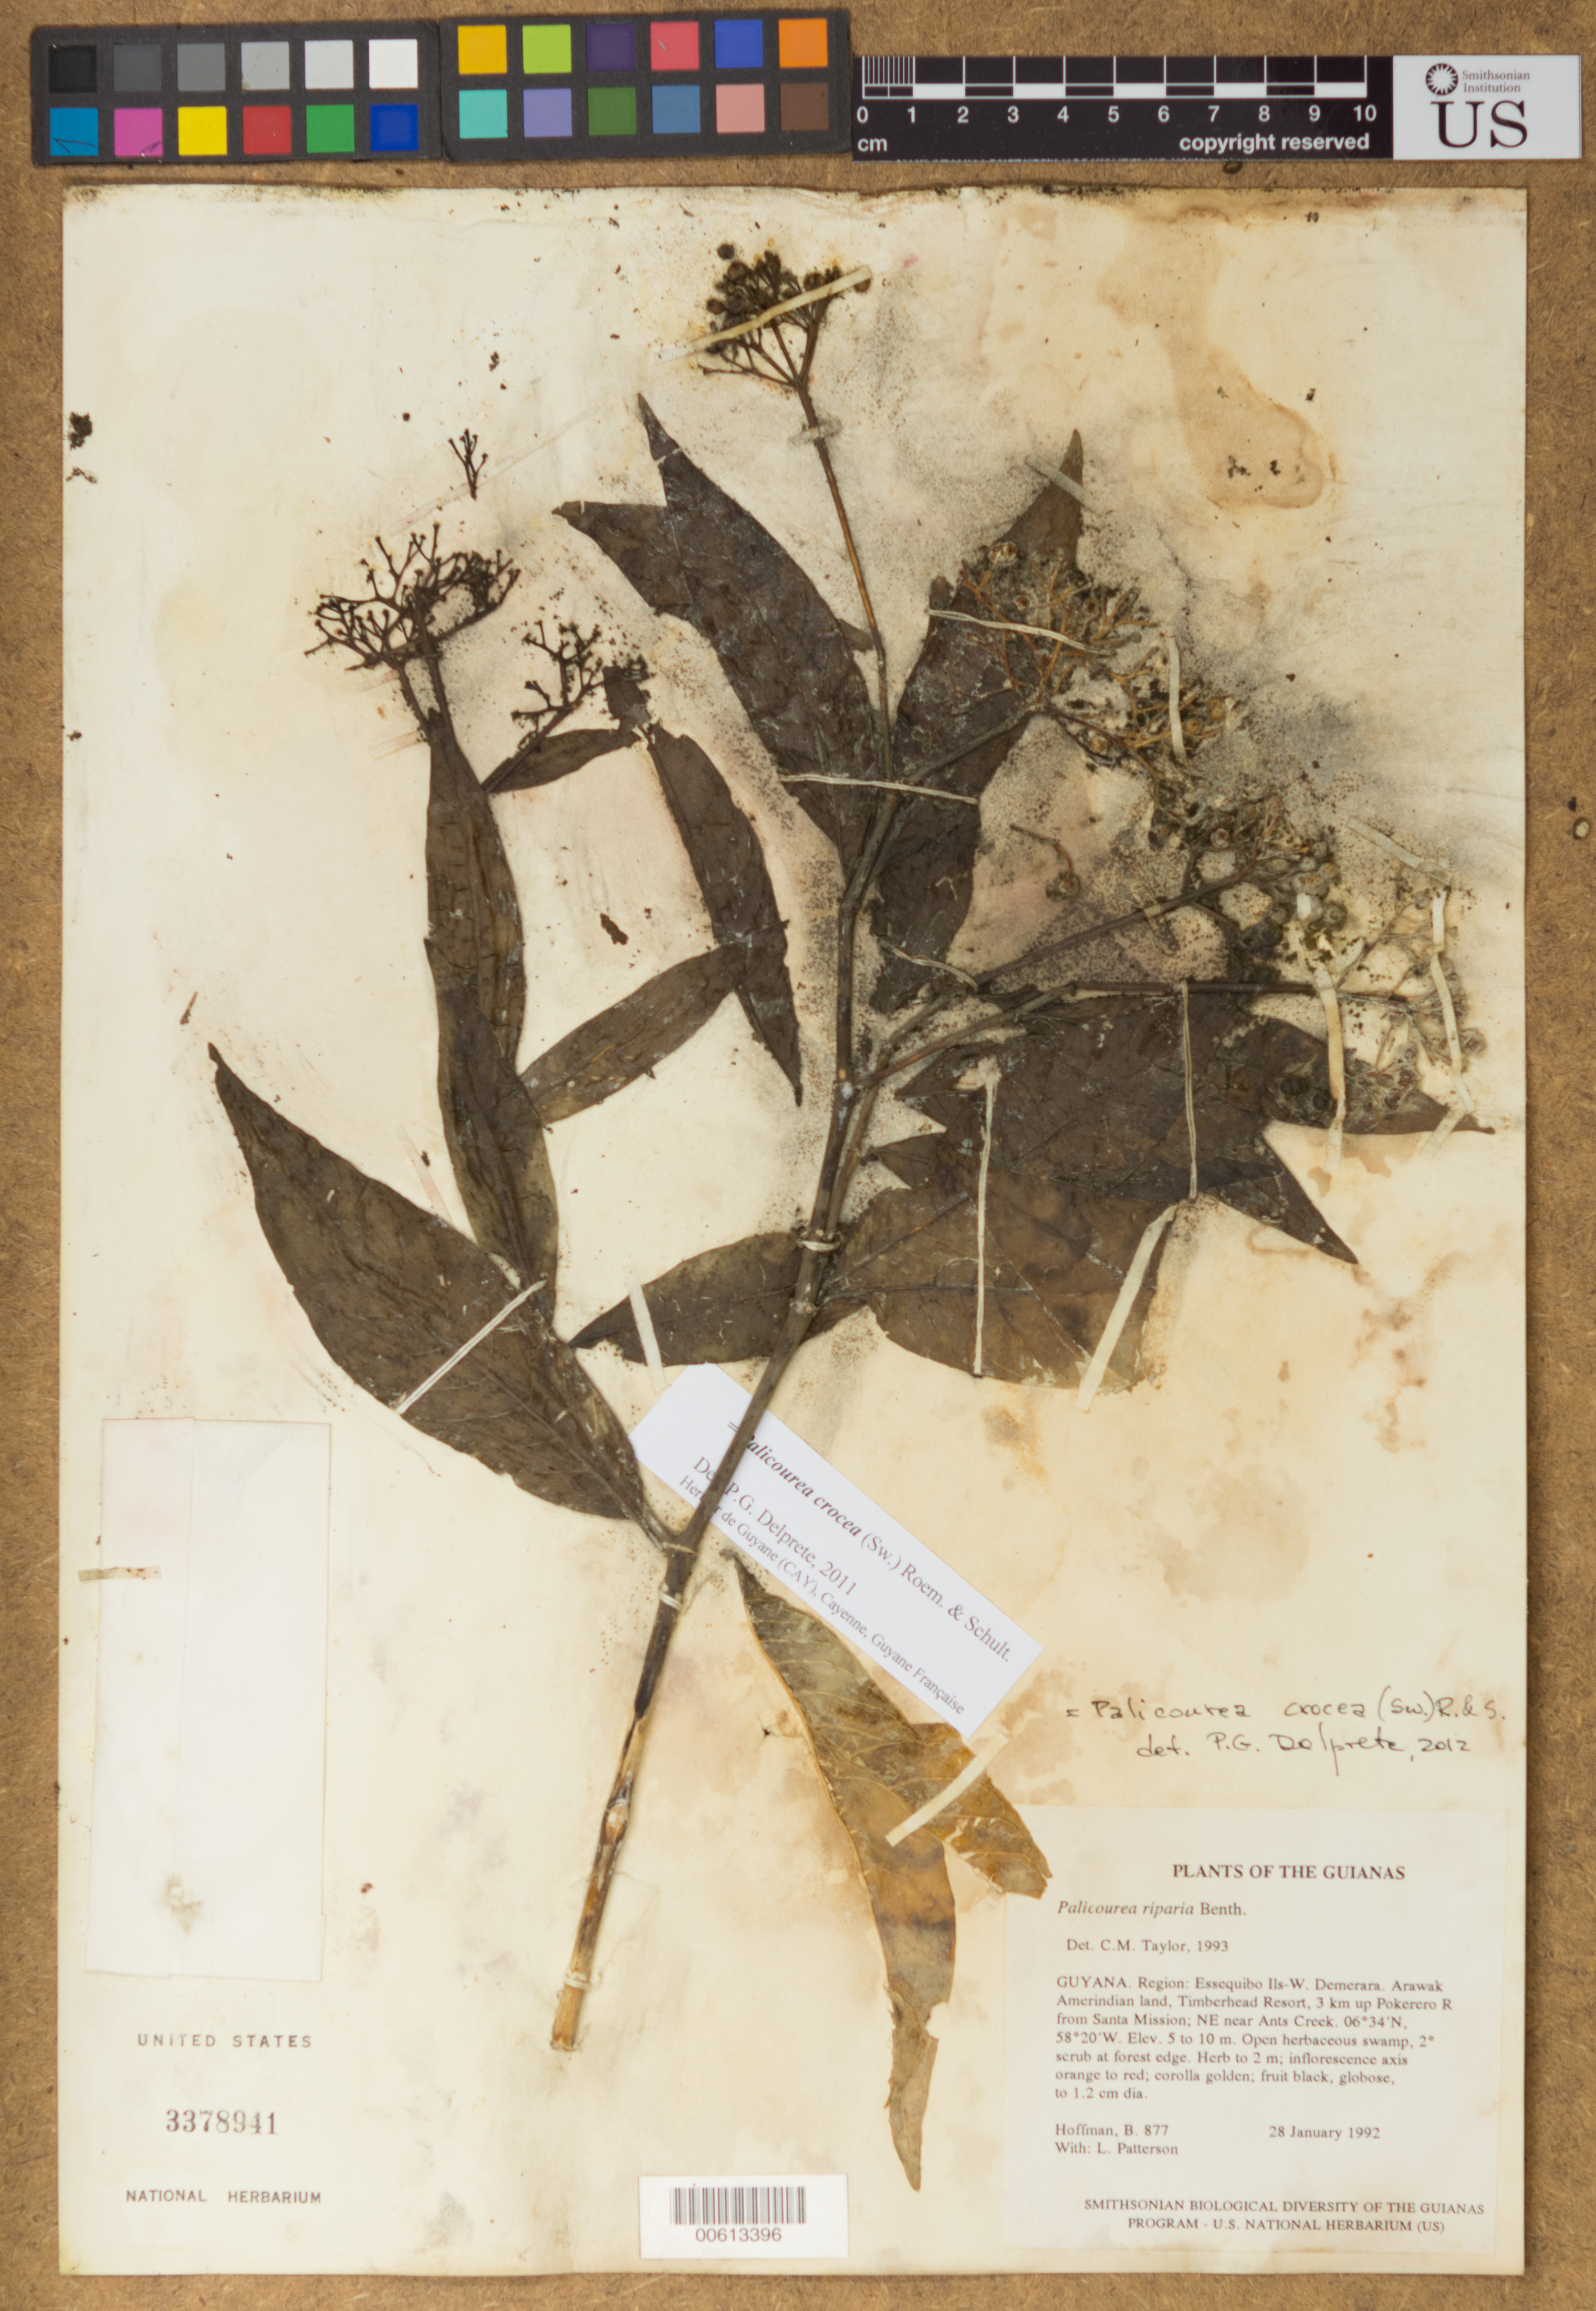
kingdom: Plantae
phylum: Tracheophyta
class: Magnoliopsida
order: Gentianales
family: Rubiaceae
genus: Palicourea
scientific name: Palicourea riparia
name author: Benth.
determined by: Taylor, Charlotte M.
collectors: B. Hoffman & L. Patterson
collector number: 877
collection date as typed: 28 January 1992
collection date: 1992-01-28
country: Guyana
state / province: Essequibo Isl-W. Demerara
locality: Arawak Amerindian land, Timberhead Resort, 3 km up Pokerero River from Santa Mission; NE near Ants Creek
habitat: Open herbaceous swamp, secondary scrub at forest edge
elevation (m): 5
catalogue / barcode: US 3378941